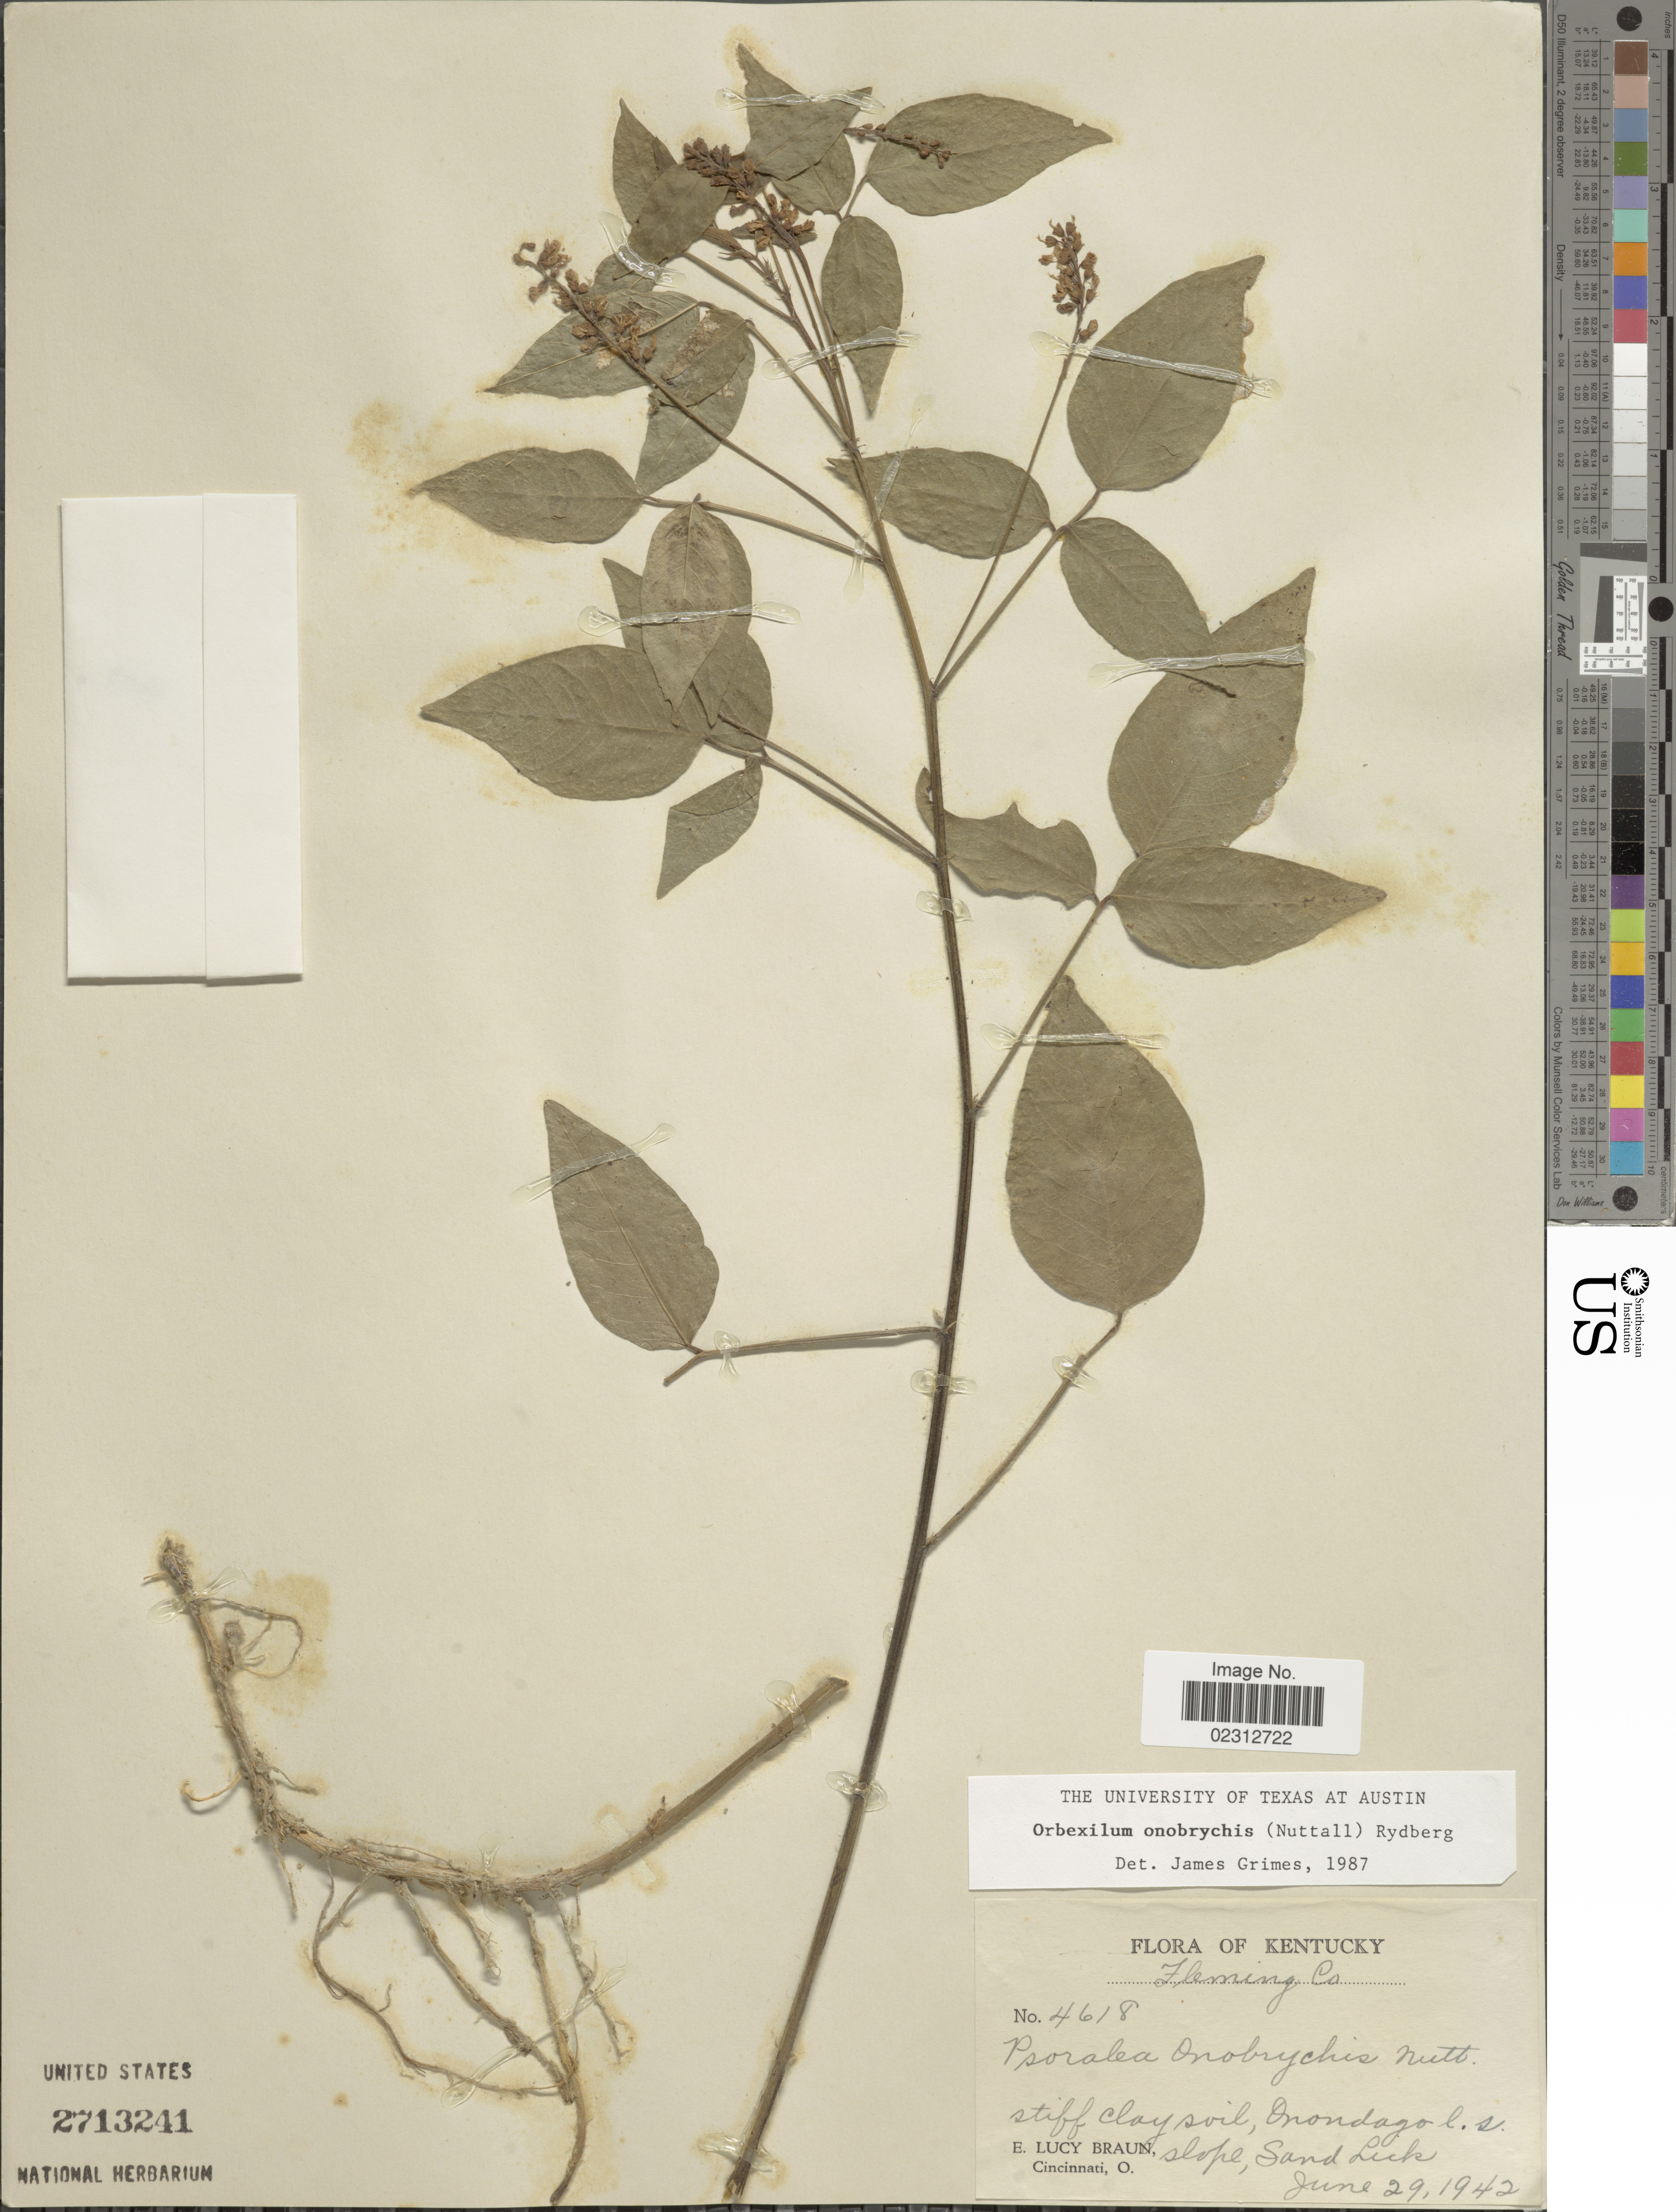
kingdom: Plantae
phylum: Tracheophyta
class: Magnoliopsida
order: Fabales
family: Fabaceae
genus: Orbexilum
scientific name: Orbexilum onobrychis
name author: (Nutt.) Rydb.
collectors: E. L. Braun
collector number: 4618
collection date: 1942-06-29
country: United States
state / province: Kentucky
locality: Fleming Co., Onodago l.s.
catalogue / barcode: US 2713241